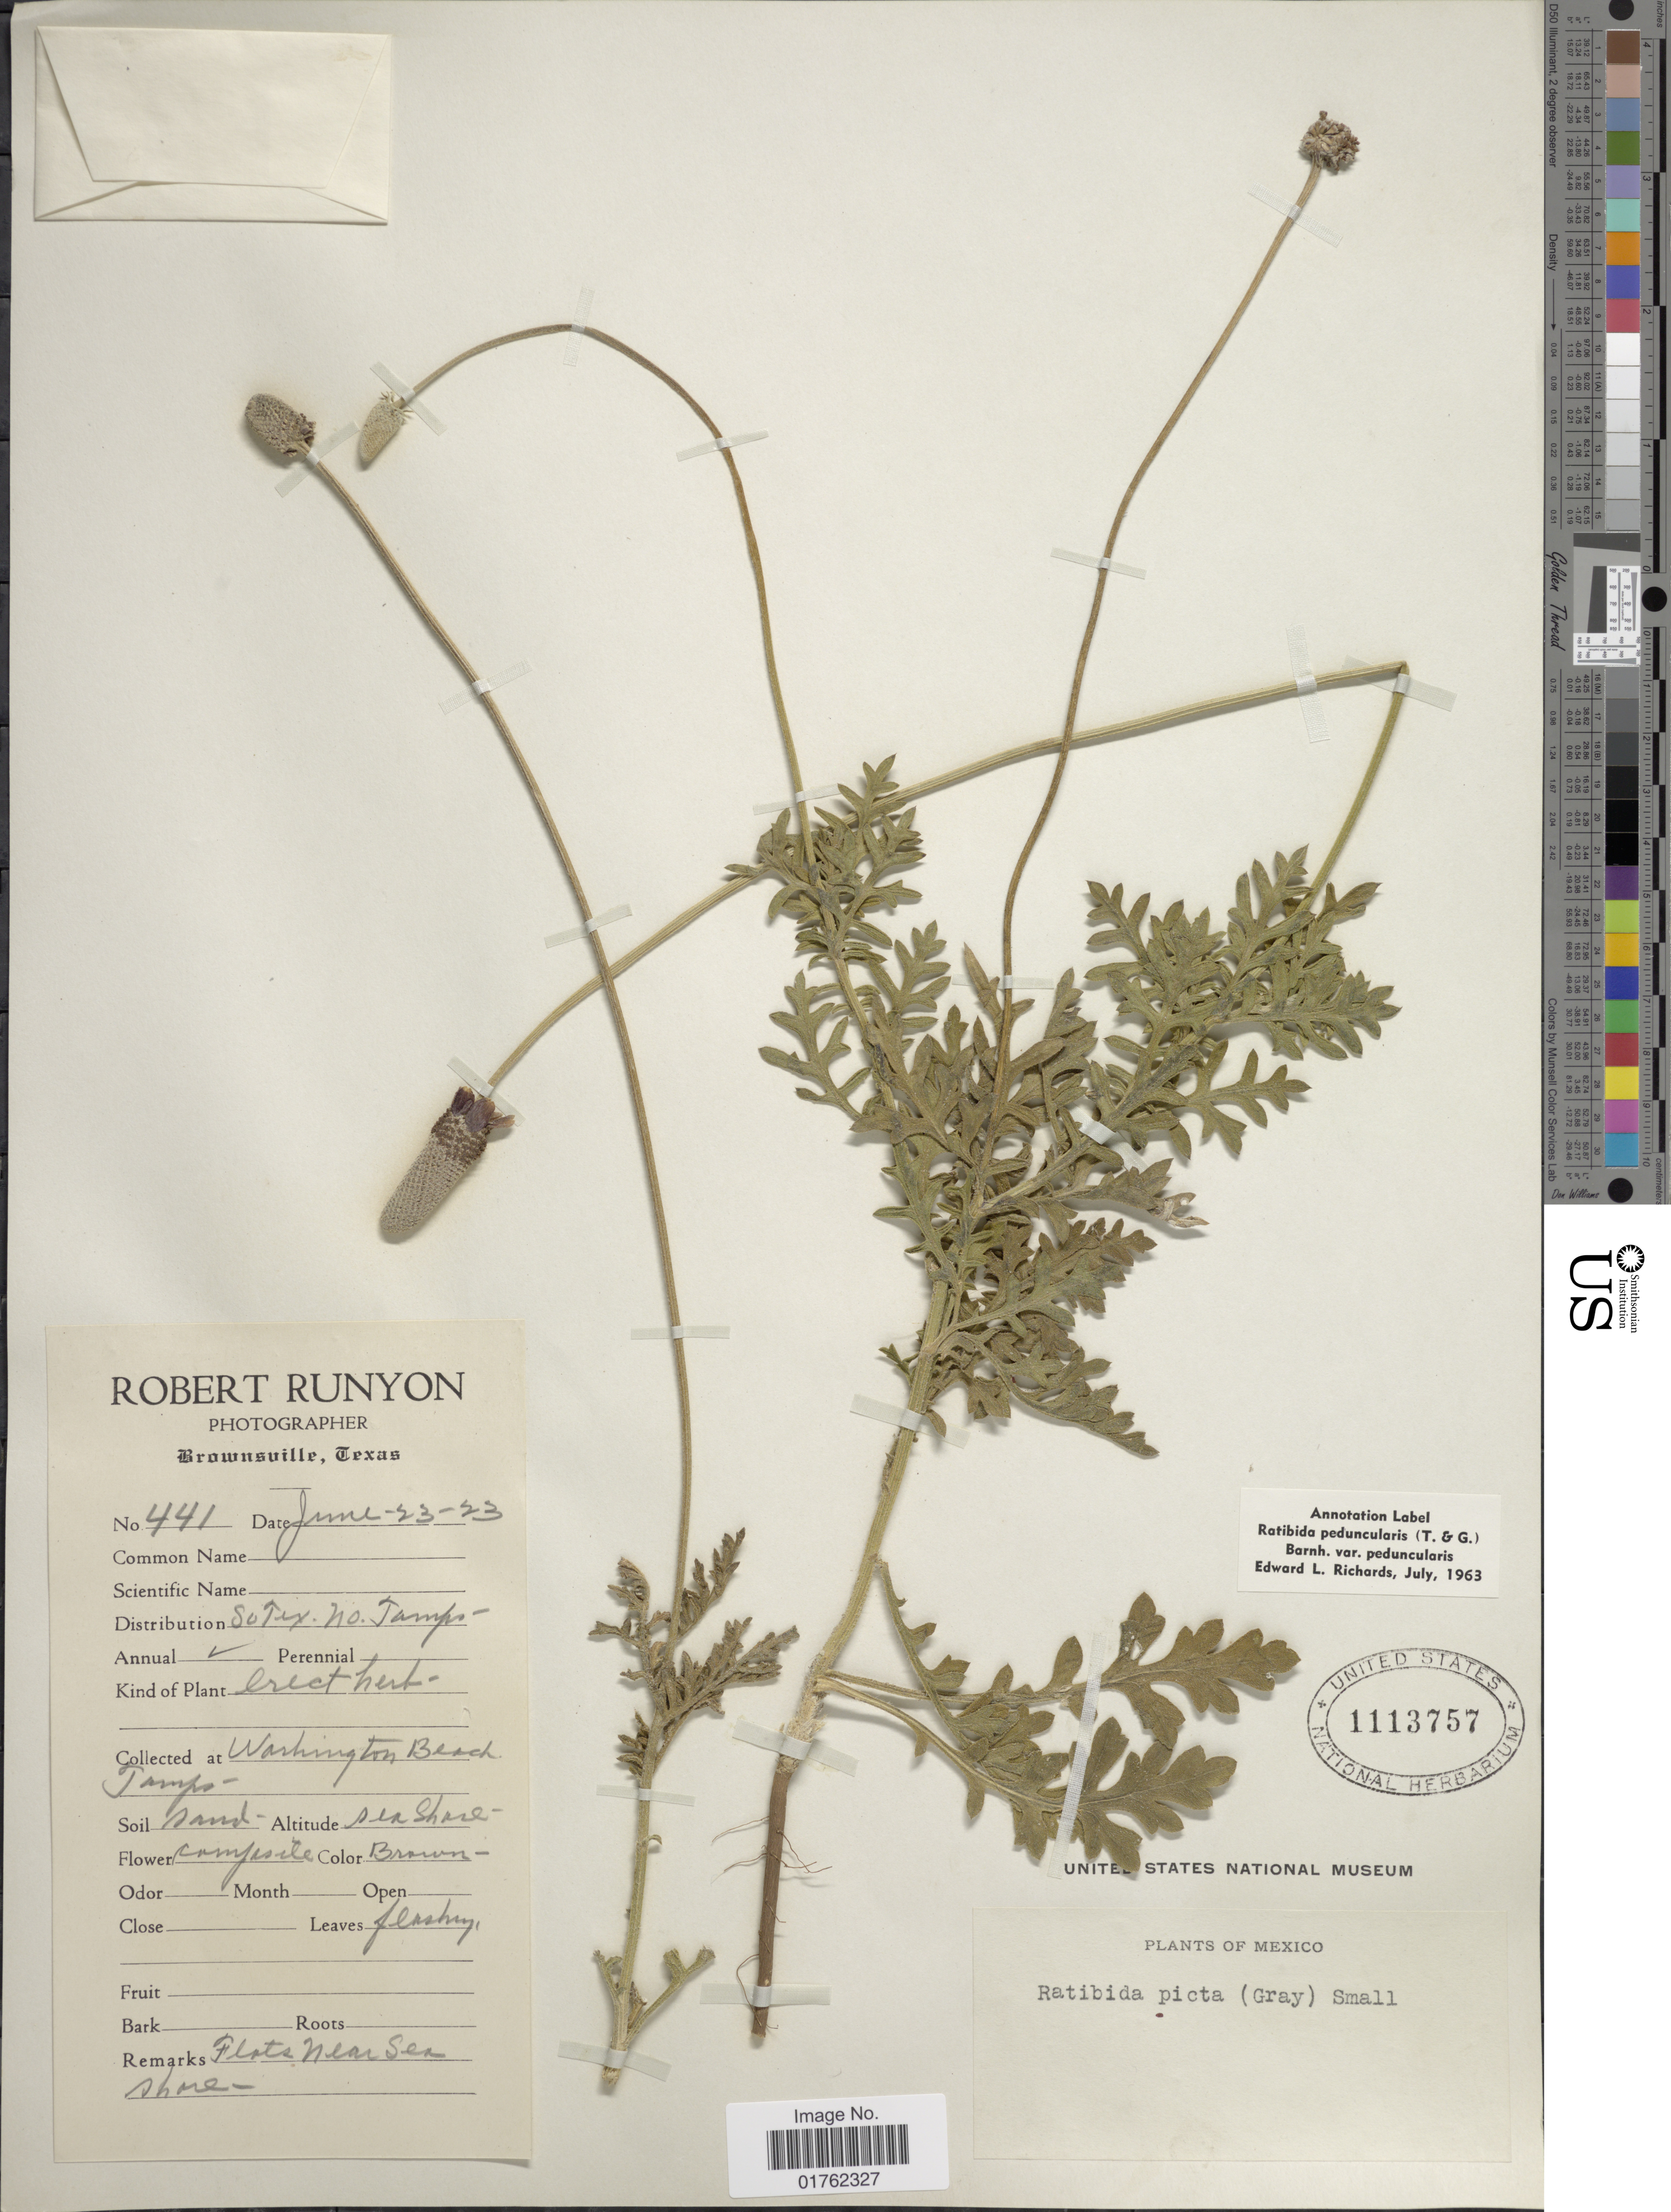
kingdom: Plantae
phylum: Tracheophyta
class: Magnoliopsida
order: Asterales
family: Asteraceae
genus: Ratibida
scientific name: Ratibida peduncularis var. picta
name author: (A. Gray)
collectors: R. Runyon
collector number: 441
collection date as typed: Transcribed d/m/y: 23/6/23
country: Mexico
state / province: Tamaulipas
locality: Mexico, Washington Beach, Tamps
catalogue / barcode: US 1113757